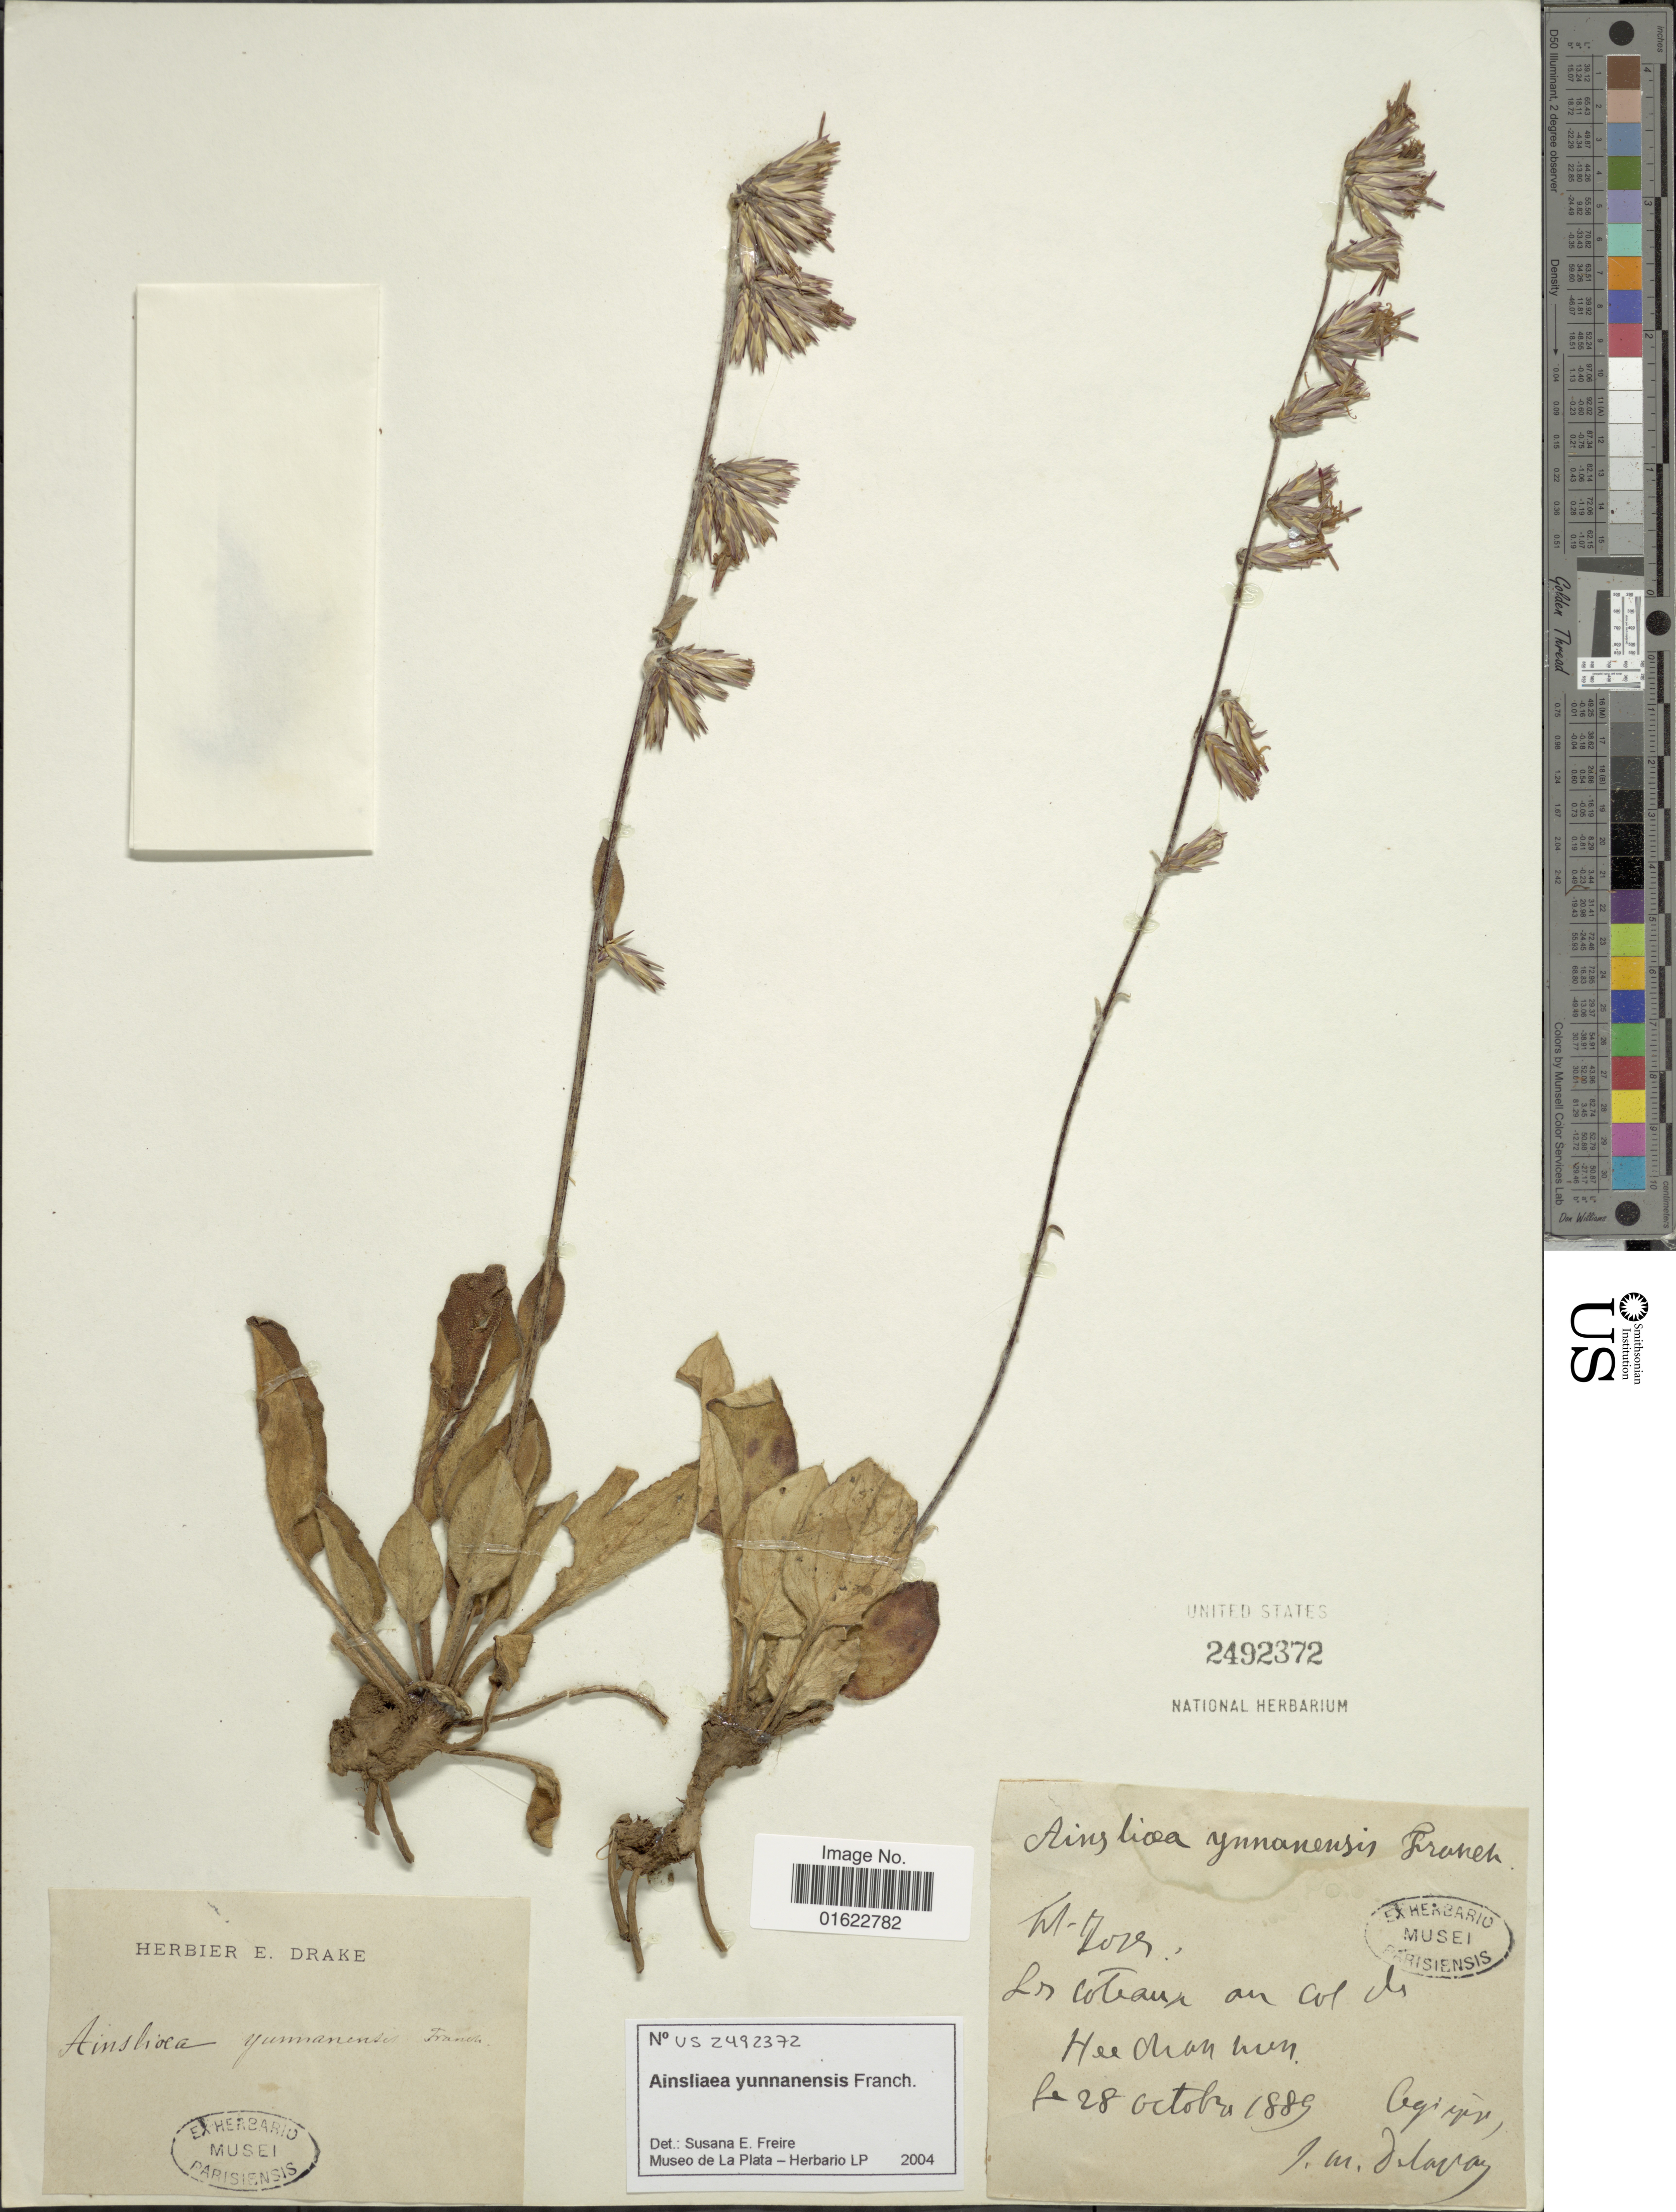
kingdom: Plantae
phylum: Tracheophyta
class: Magnoliopsida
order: Asterales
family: Asteraceae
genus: Ainsliaea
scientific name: Ainsliaea yunnanensis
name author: Franch.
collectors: J. Delavay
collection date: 1889-10-28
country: China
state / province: Yunnan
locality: Le coban an col du Hee chan hun [interpreted]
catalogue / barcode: US 2492372